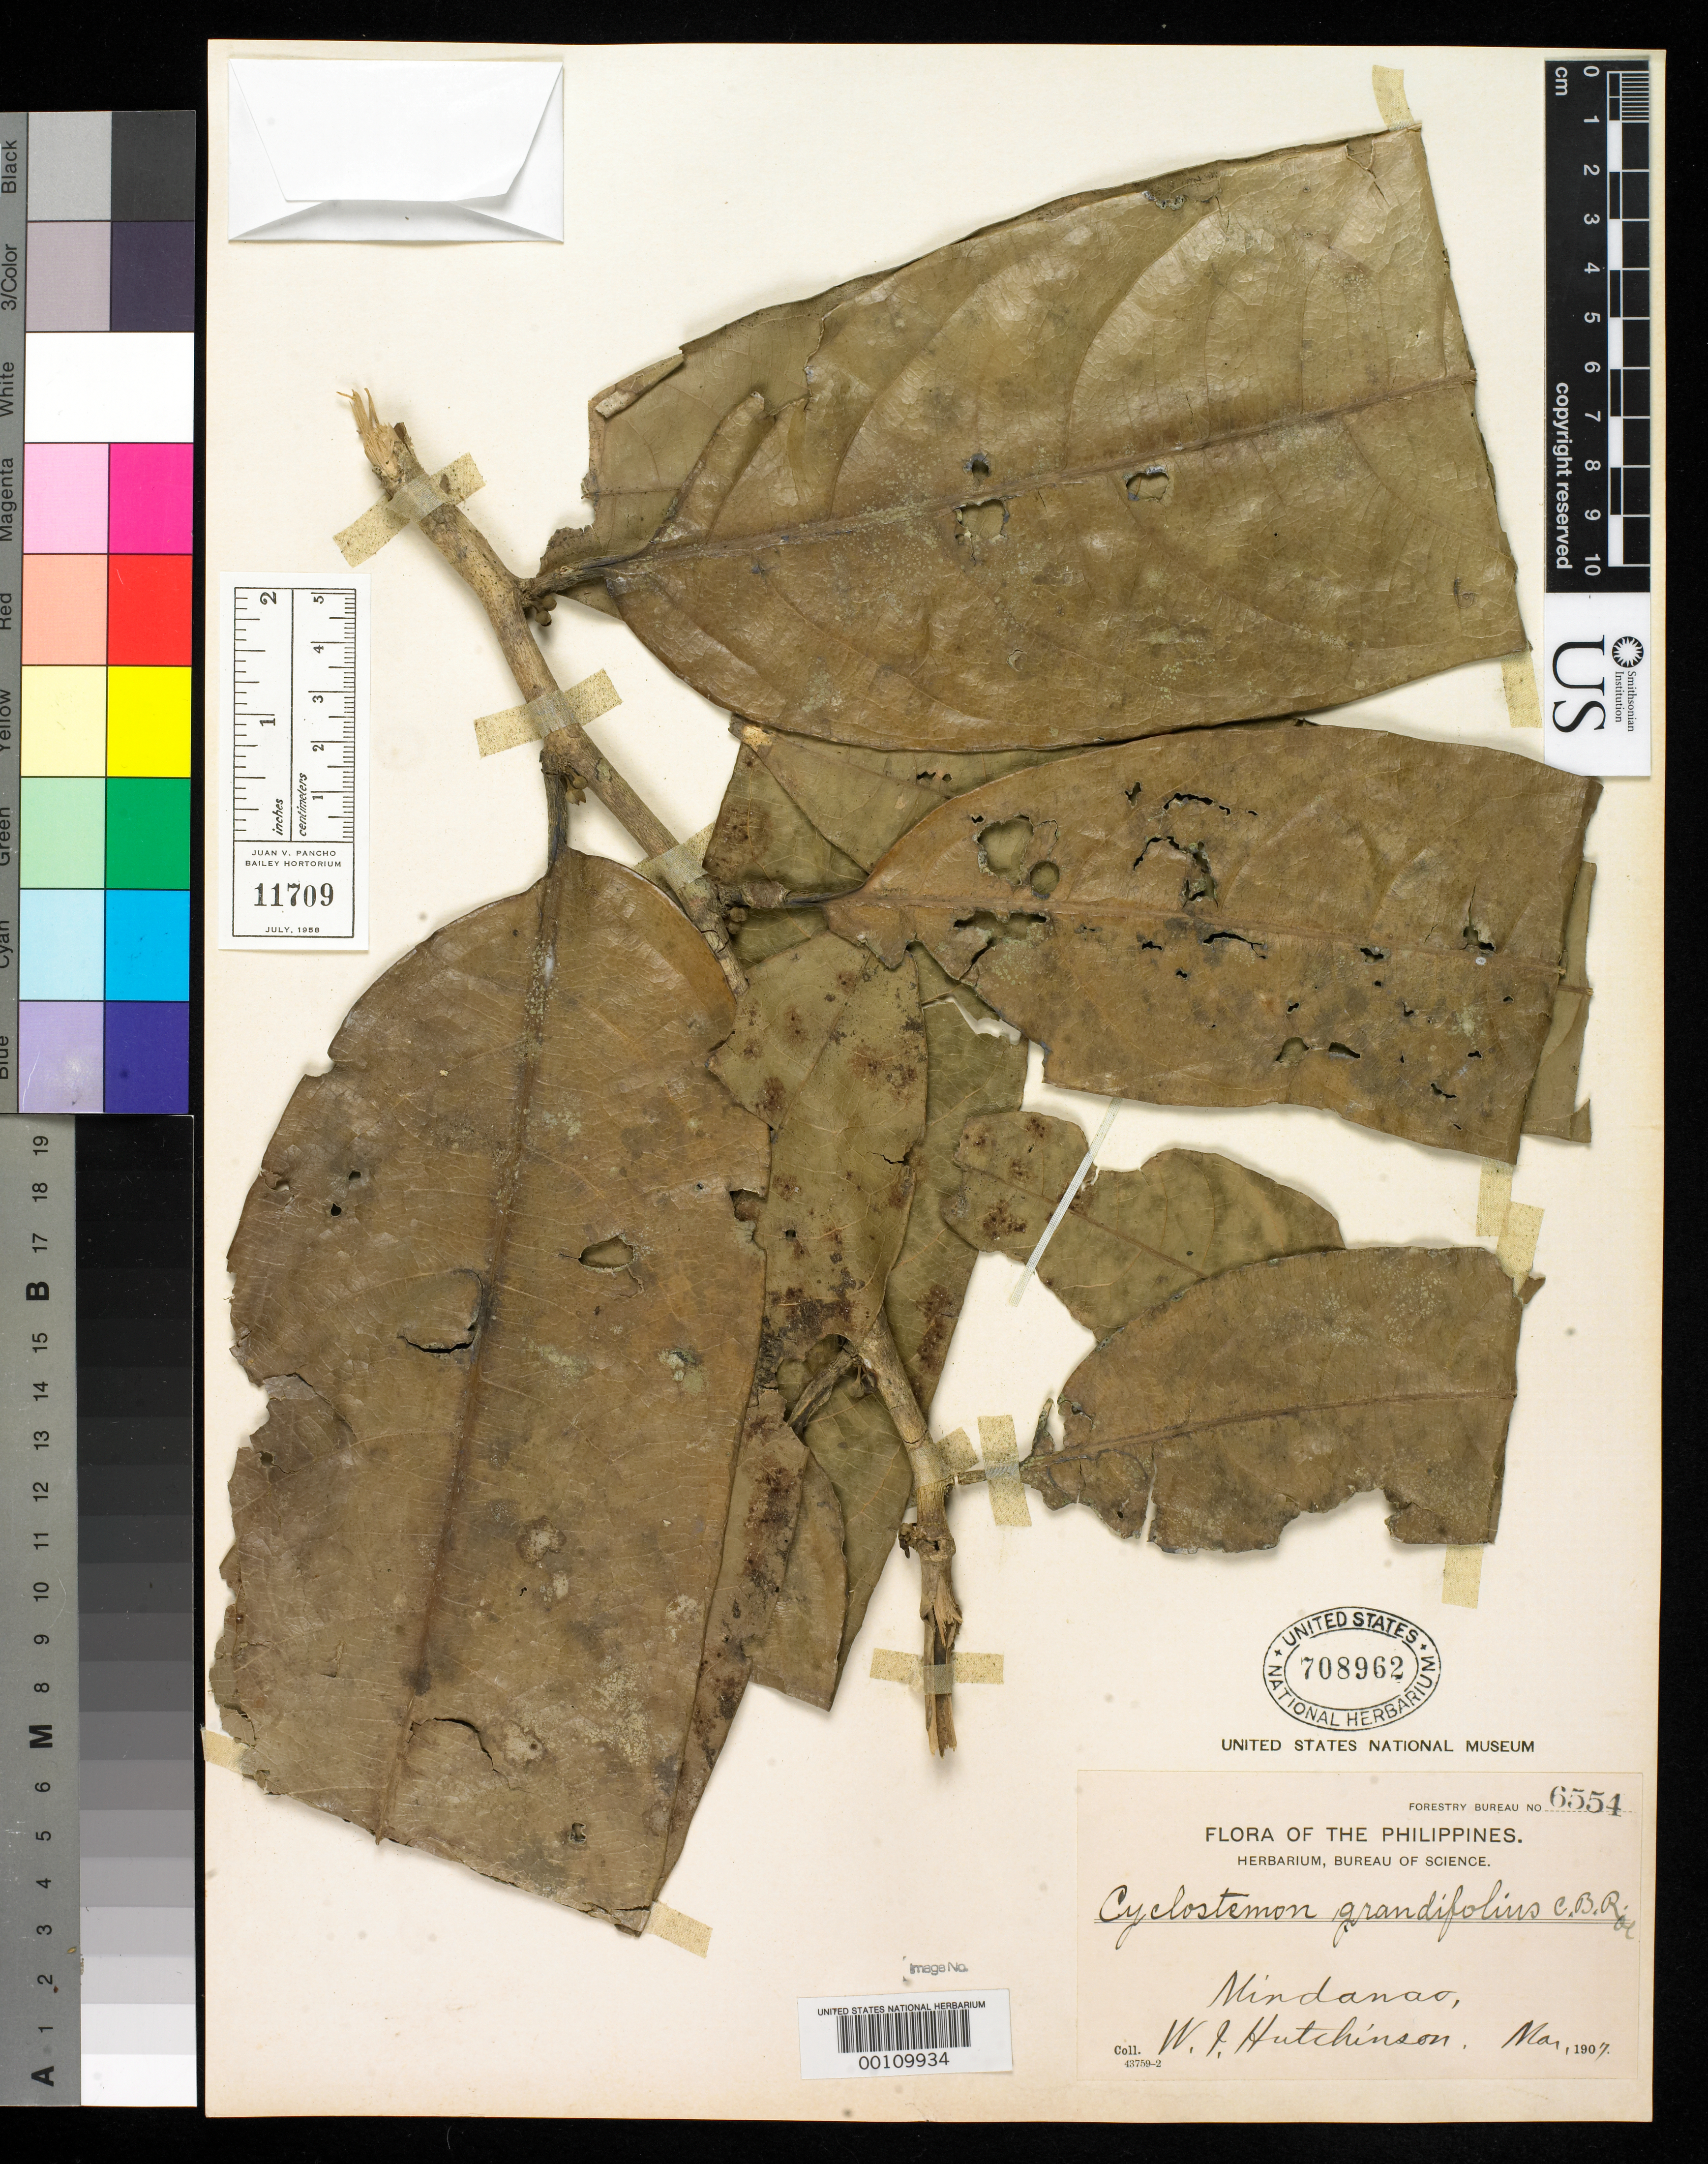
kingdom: Plantae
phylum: Tracheophyta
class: Magnoliopsida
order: Malpighiales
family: Putranjivaceae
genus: Cyclostemon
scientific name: Cyclostemon grandifolius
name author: C.B. Rob.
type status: Isotype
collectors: W. I. Hutchinson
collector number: Bur. Sci. 6554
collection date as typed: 22 Feb 1907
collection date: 1907-02-22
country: Philippines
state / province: Zamboanga Peninsula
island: Mindanao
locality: Lumbiag.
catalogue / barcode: US 708962